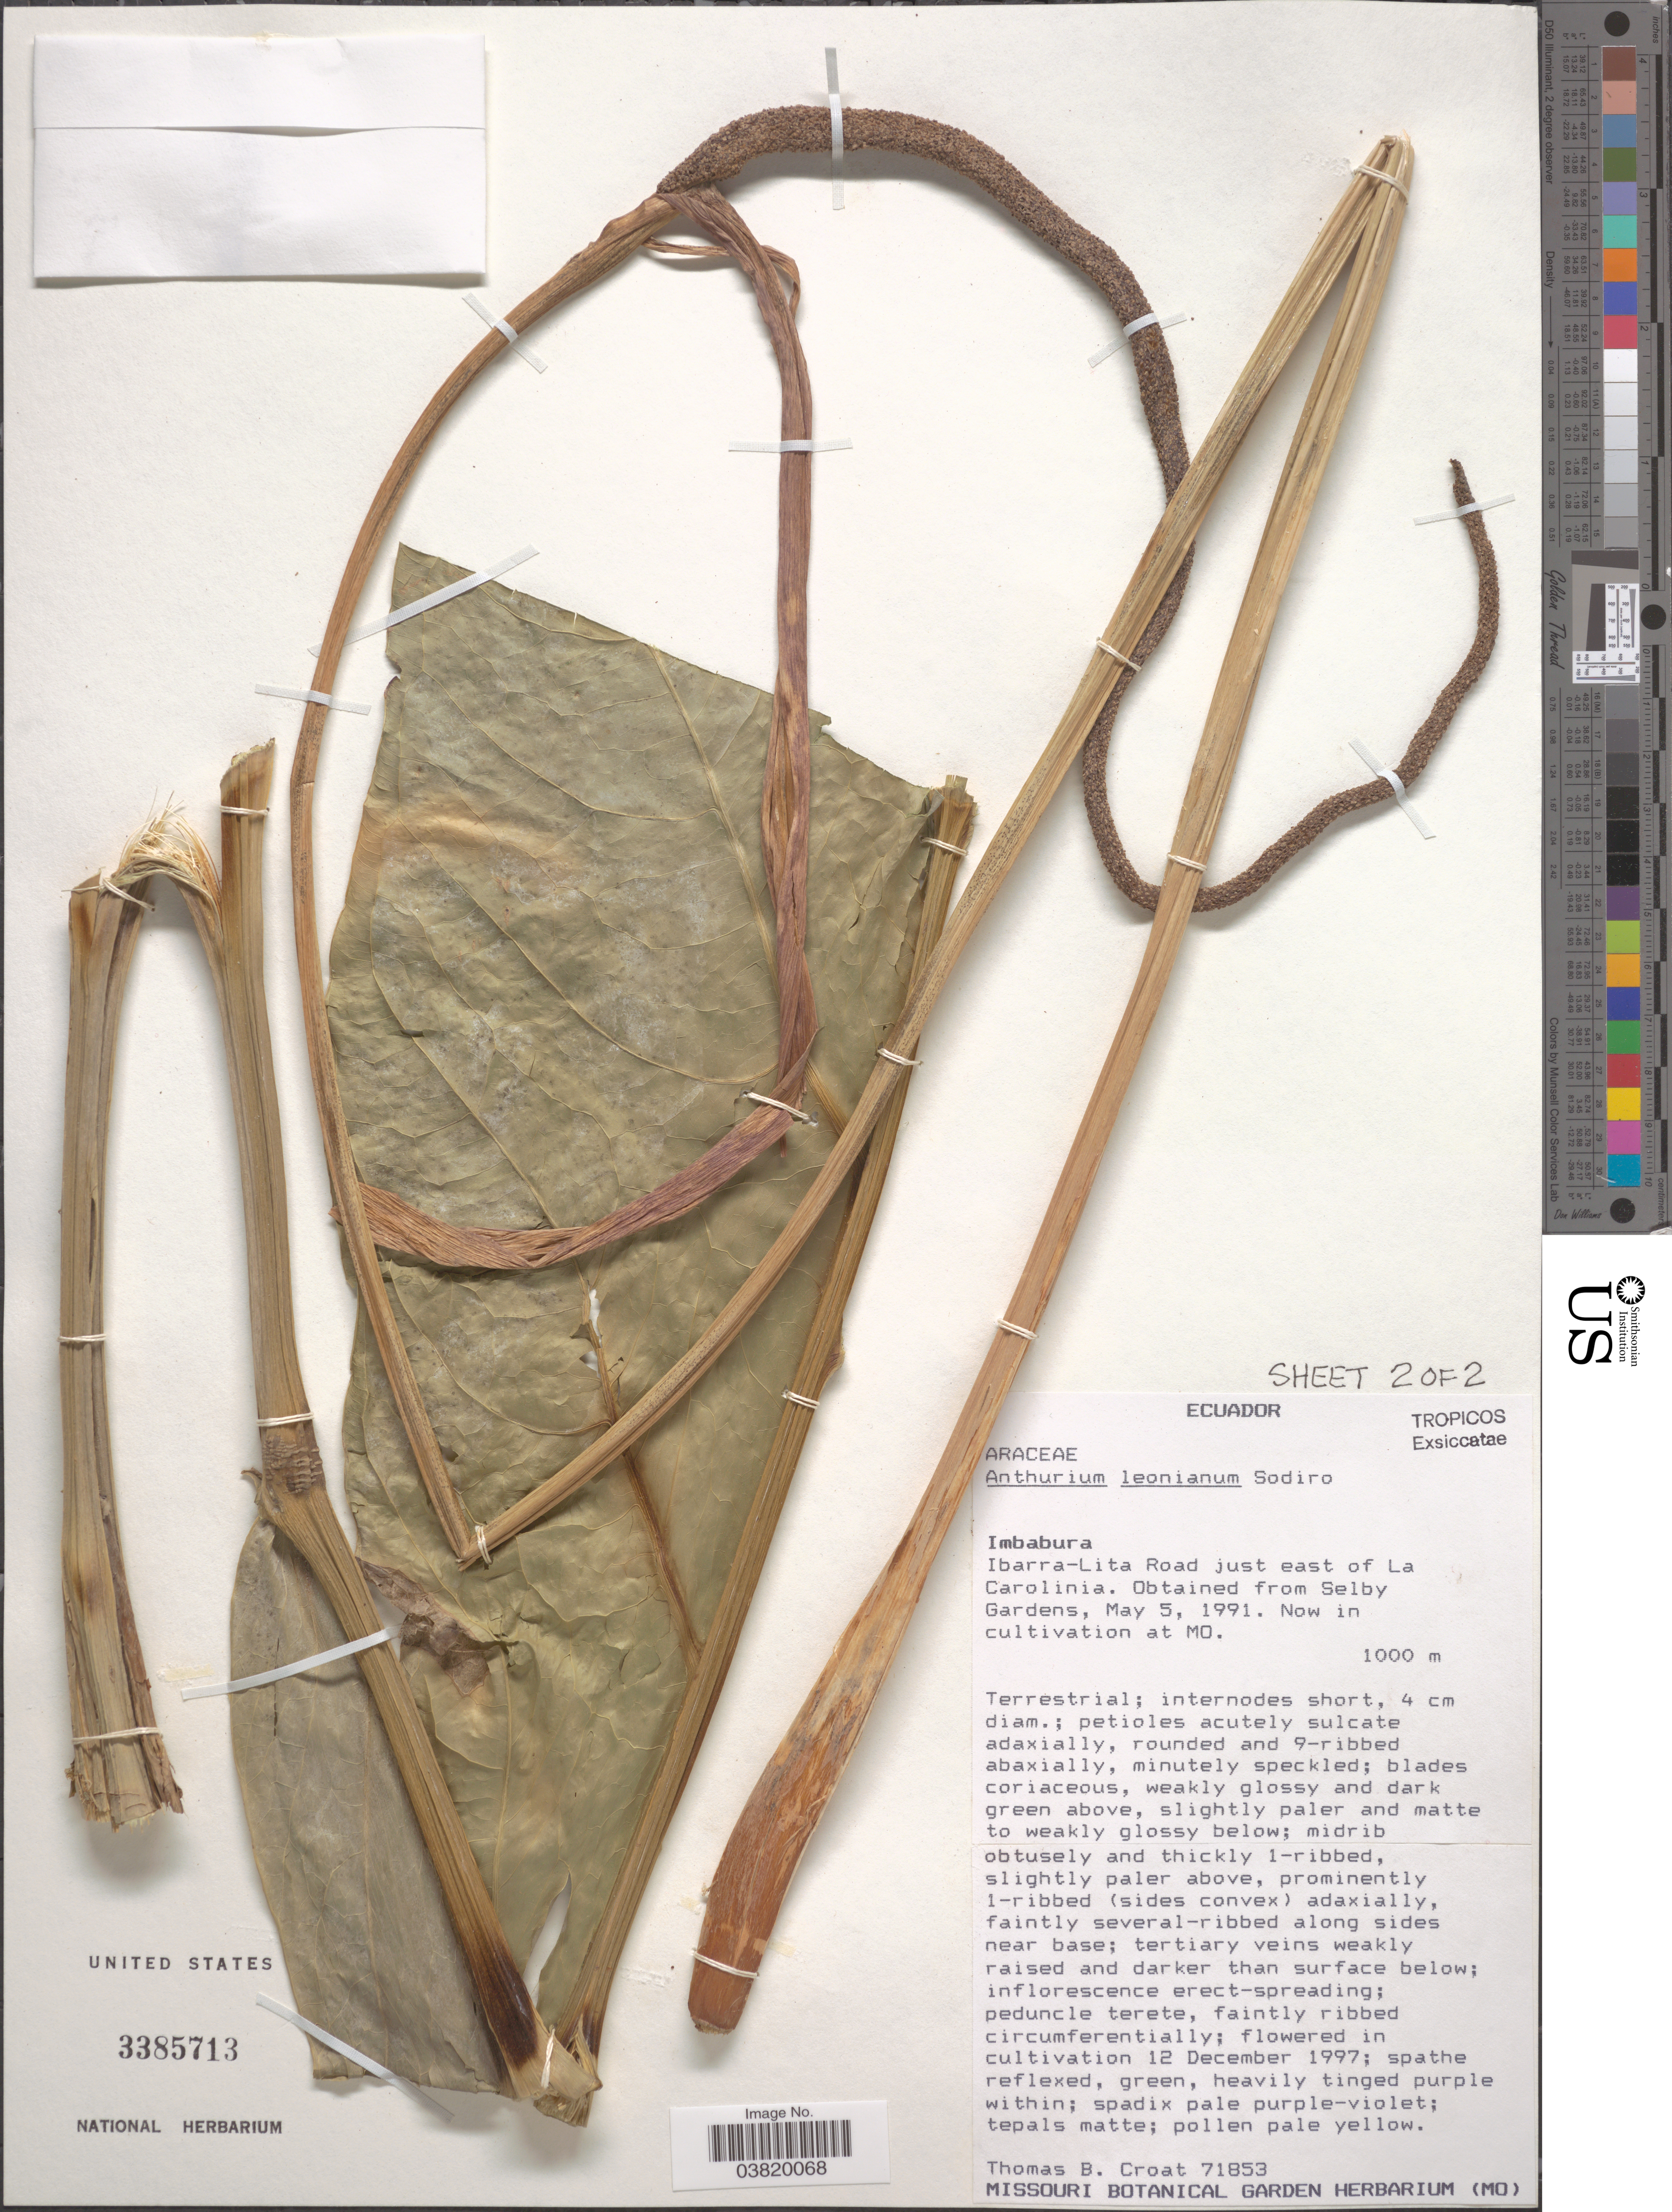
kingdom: Plantae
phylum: Tracheophyta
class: Liliopsida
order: Alismatales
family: Araceae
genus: Anthurium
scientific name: Anthurium leonianum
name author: Sod.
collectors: T. B. Croat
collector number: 71853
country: Ecuador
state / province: Imbabura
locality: Ibarra-Lita Road just east of La Carolina.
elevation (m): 1000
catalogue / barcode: US 3385713